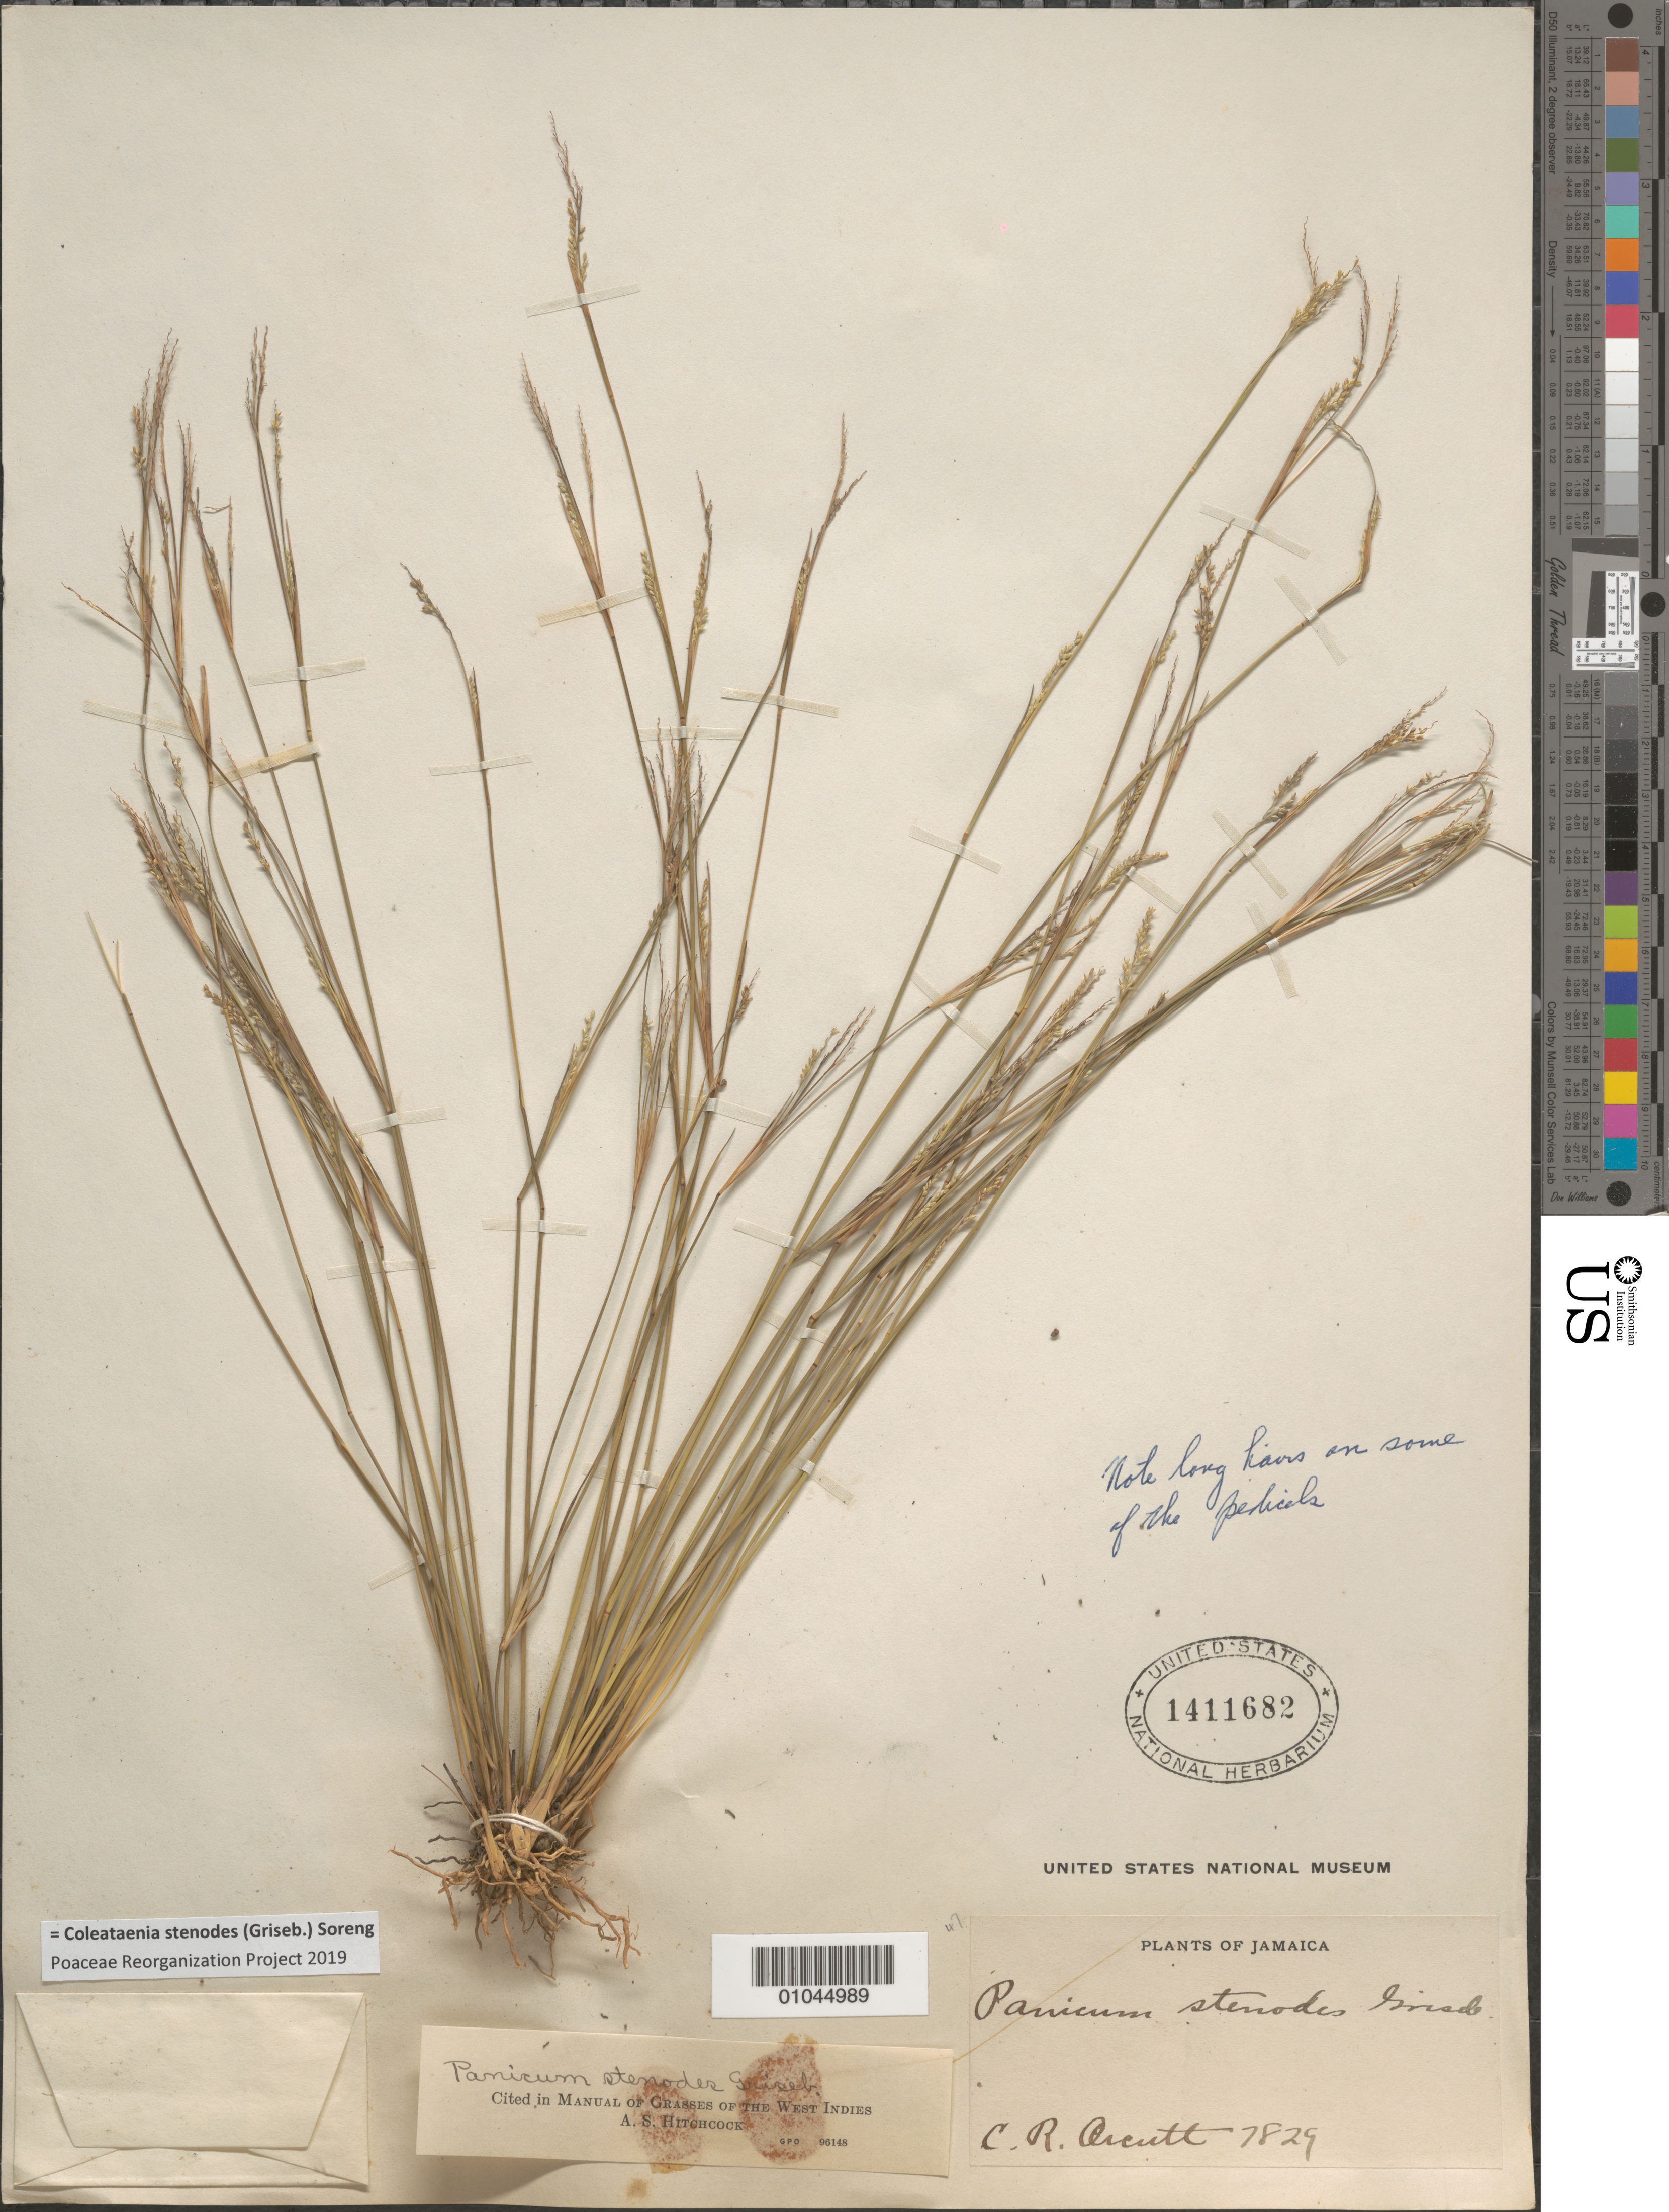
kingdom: Plantae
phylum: Tracheophyta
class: Liliopsida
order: Poales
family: Poaceae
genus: Panicum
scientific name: Panicum stenodes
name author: Griseb.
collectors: C. R. Orcutt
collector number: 7829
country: Jamaica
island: Jamaica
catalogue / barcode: US 1411682